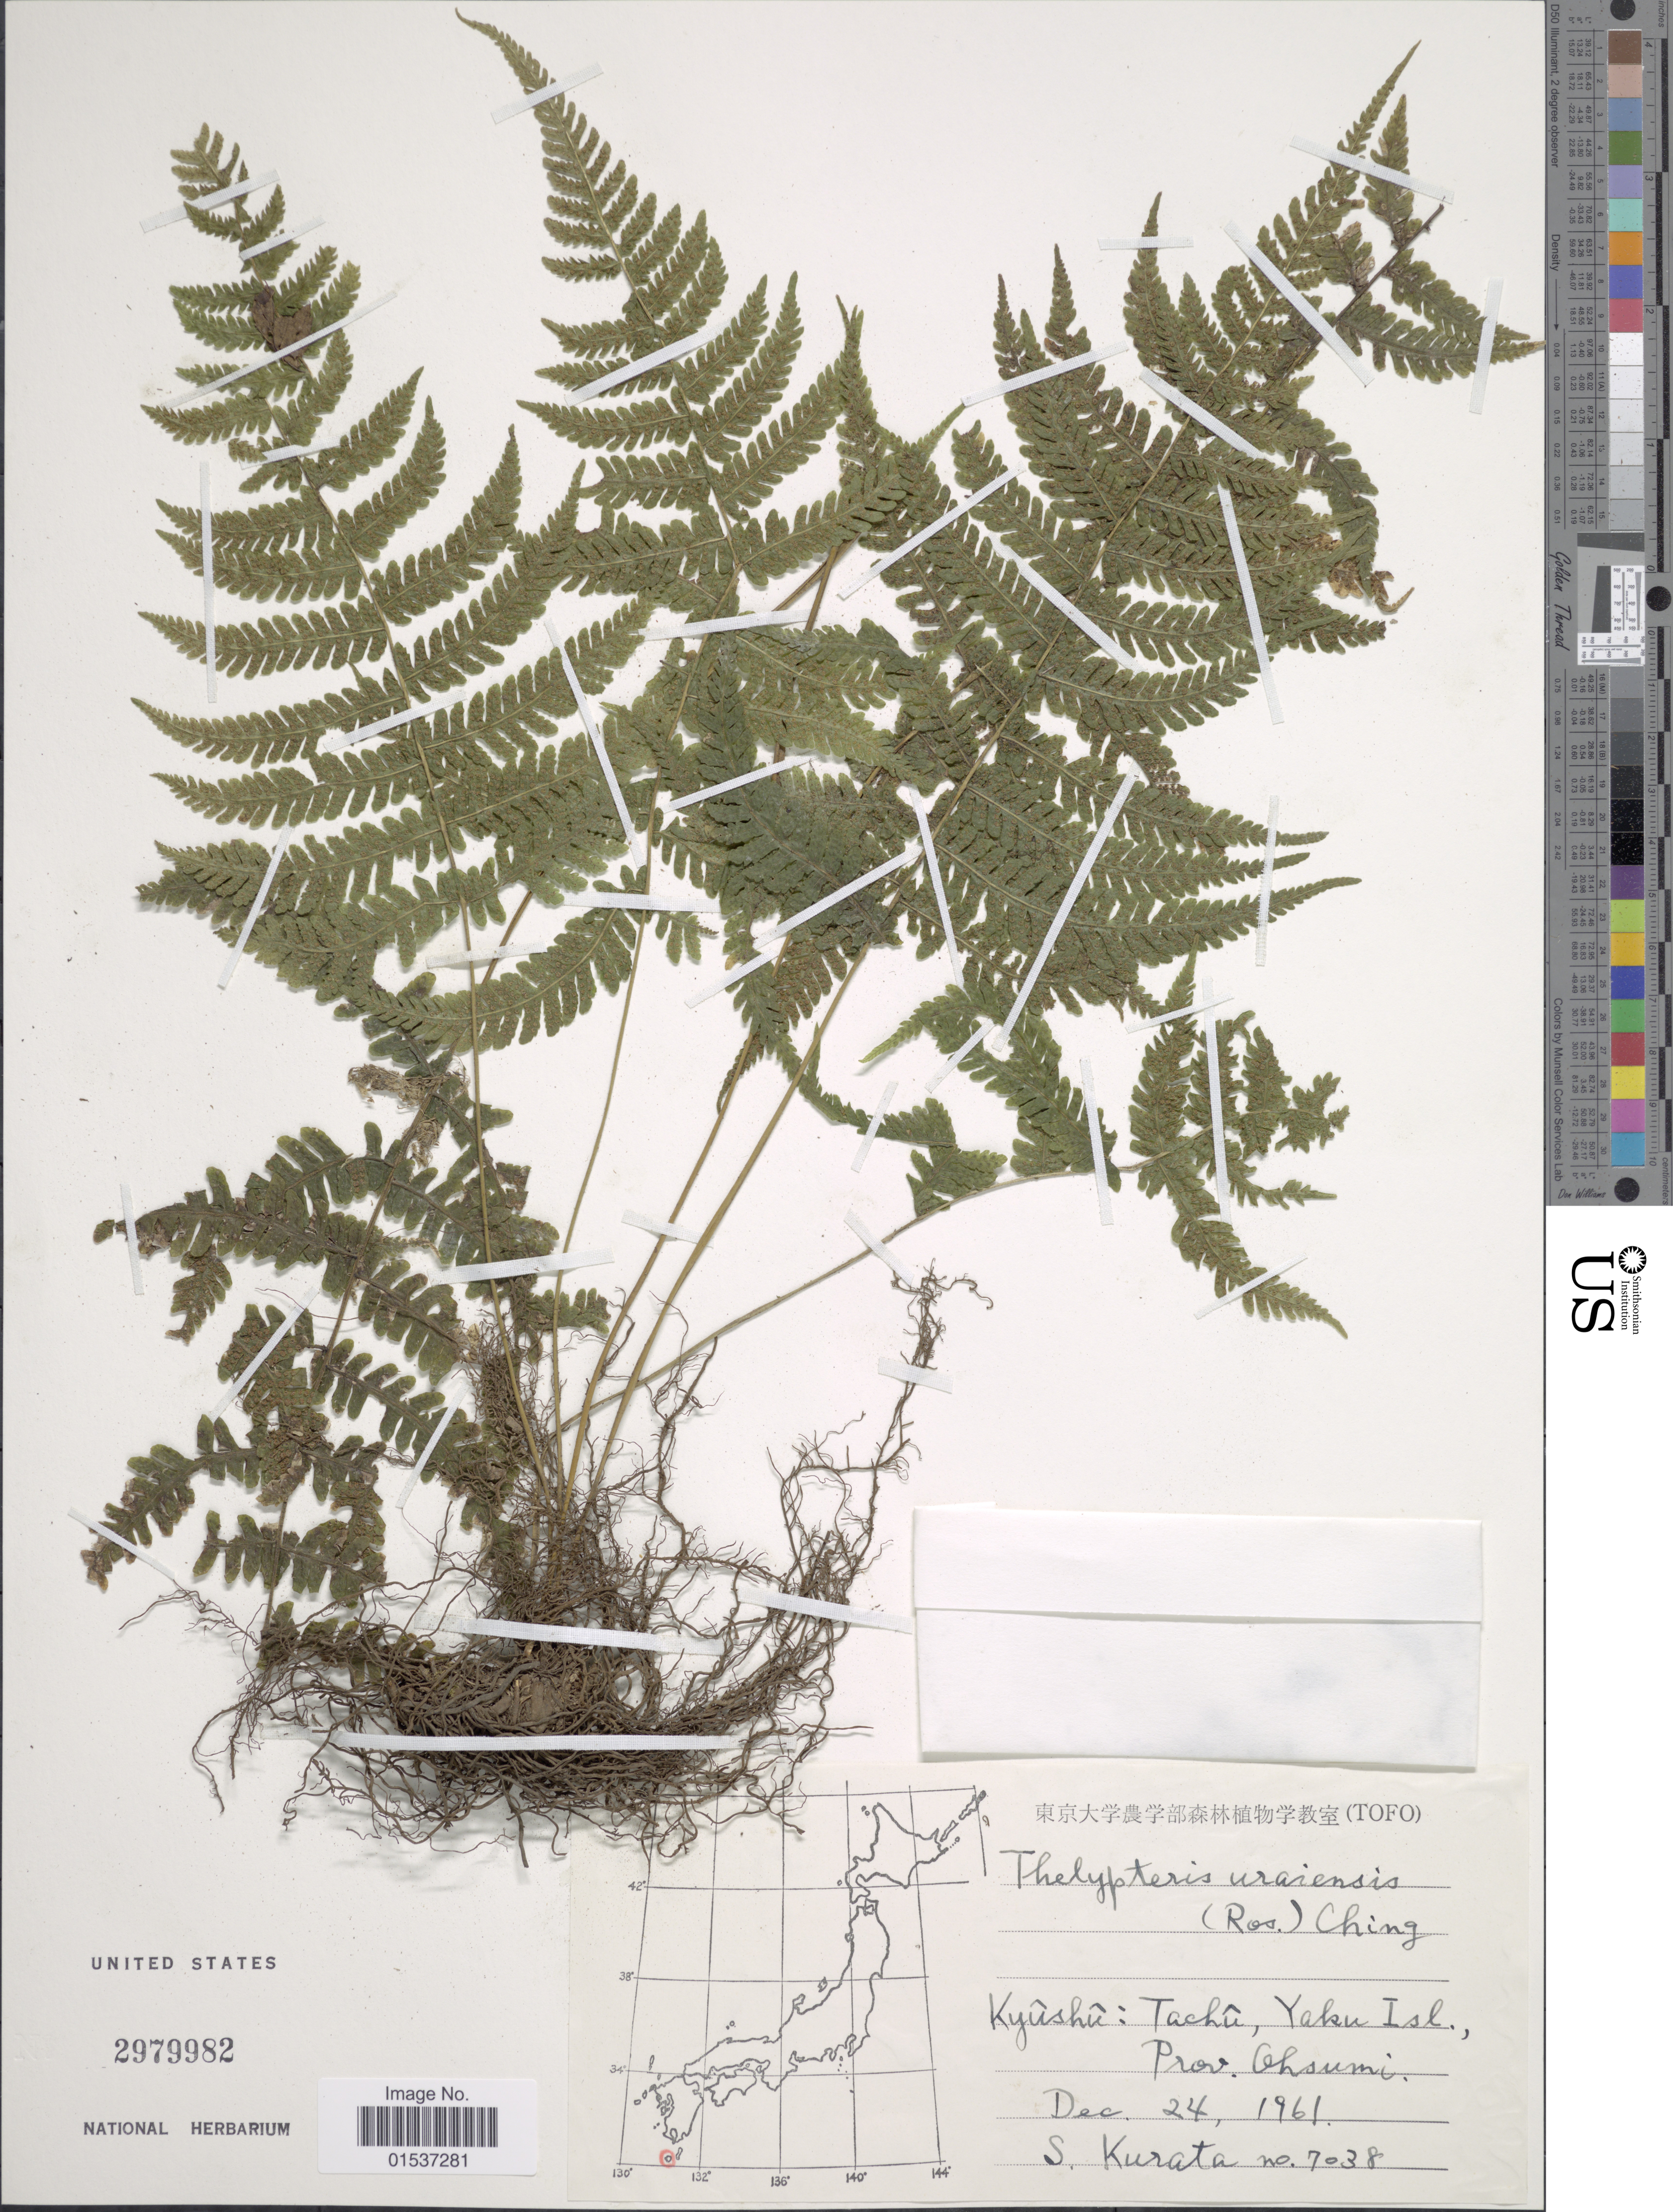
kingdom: Plantae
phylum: Tracheophyta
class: Polypodiopsida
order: Polypodiales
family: Thelypteridaceae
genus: Metathelypteris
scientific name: Metathelypteris uraiensis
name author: (Rosenst.) Ching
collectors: Sa. Kurata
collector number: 7038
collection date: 1961-12-24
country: Japan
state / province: Kagosima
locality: Kyushu: Tachu, Yaku Isl., Prov. Ohsumi.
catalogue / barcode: US 2979982